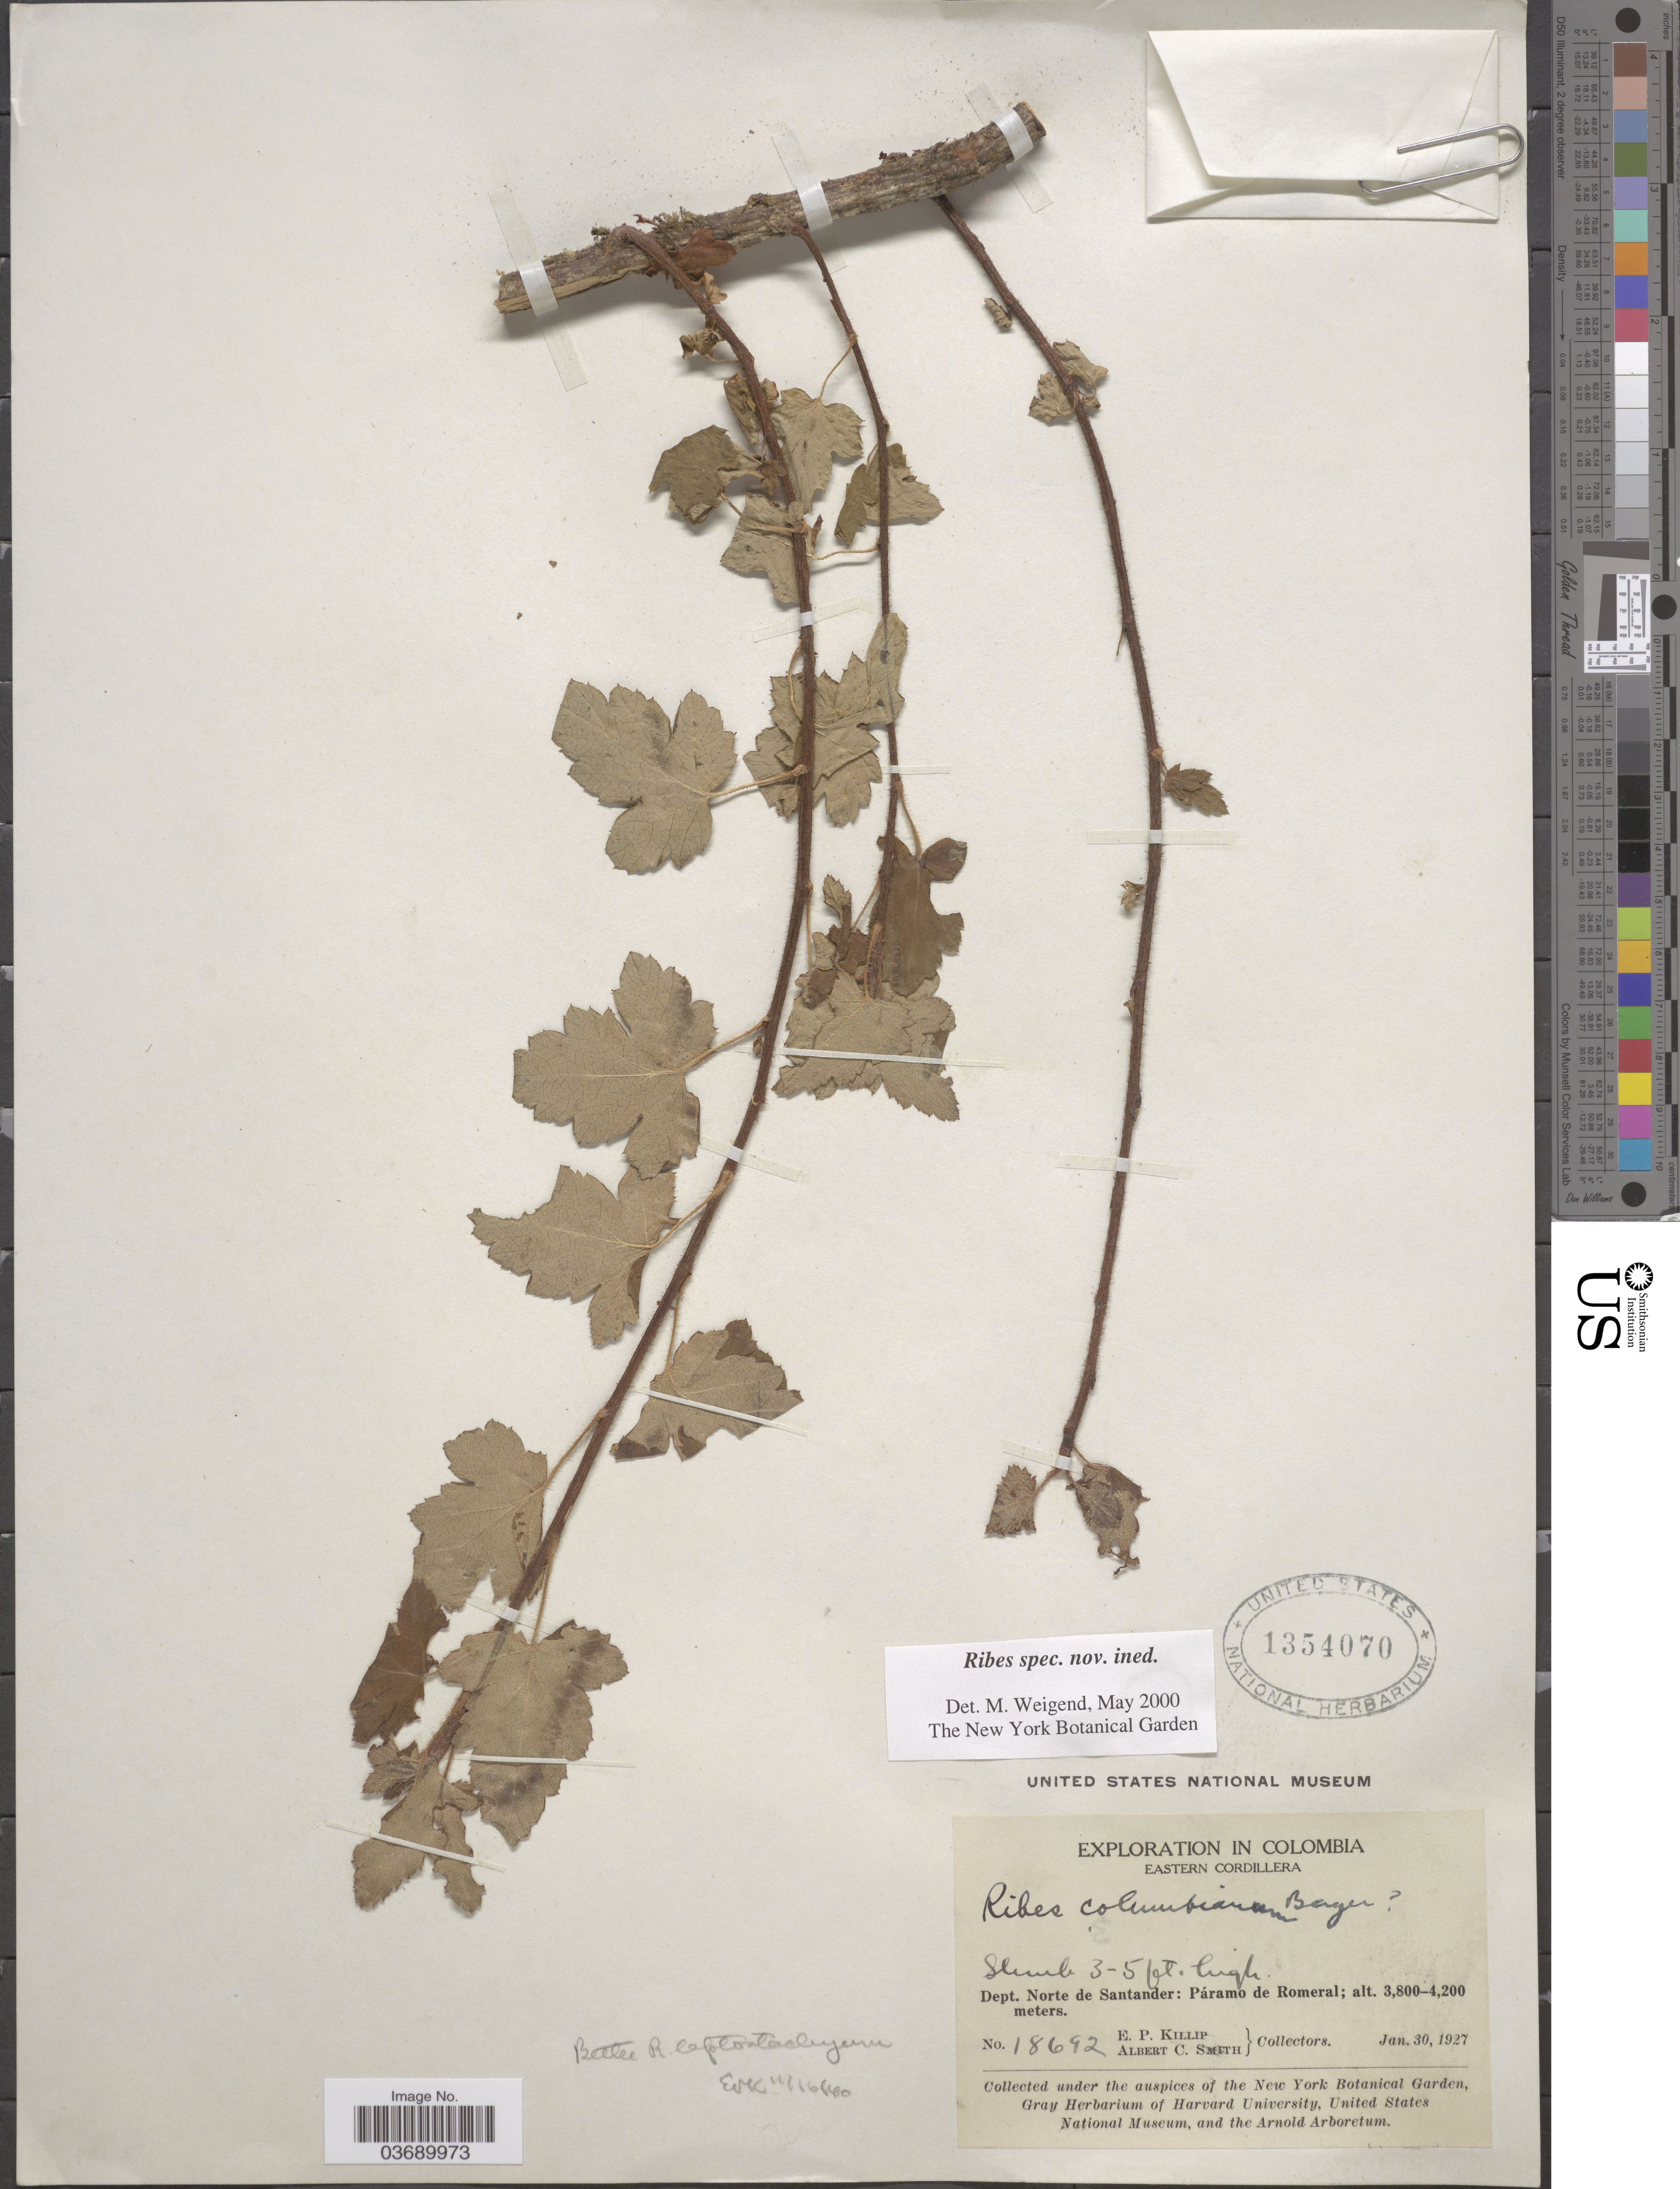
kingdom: Plantae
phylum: Tracheophyta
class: Magnoliopsida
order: Saxifragales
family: Grossulariaceae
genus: Ribes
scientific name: Ribes sp.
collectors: E. P. Killip & A. C. Smith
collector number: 18692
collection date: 1927-01-30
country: Colombia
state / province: Norte de Santander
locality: Eastern Cordillera. Dept. Norte de Santander: Páramo de Romeral.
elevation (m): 3800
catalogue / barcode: US 1354070